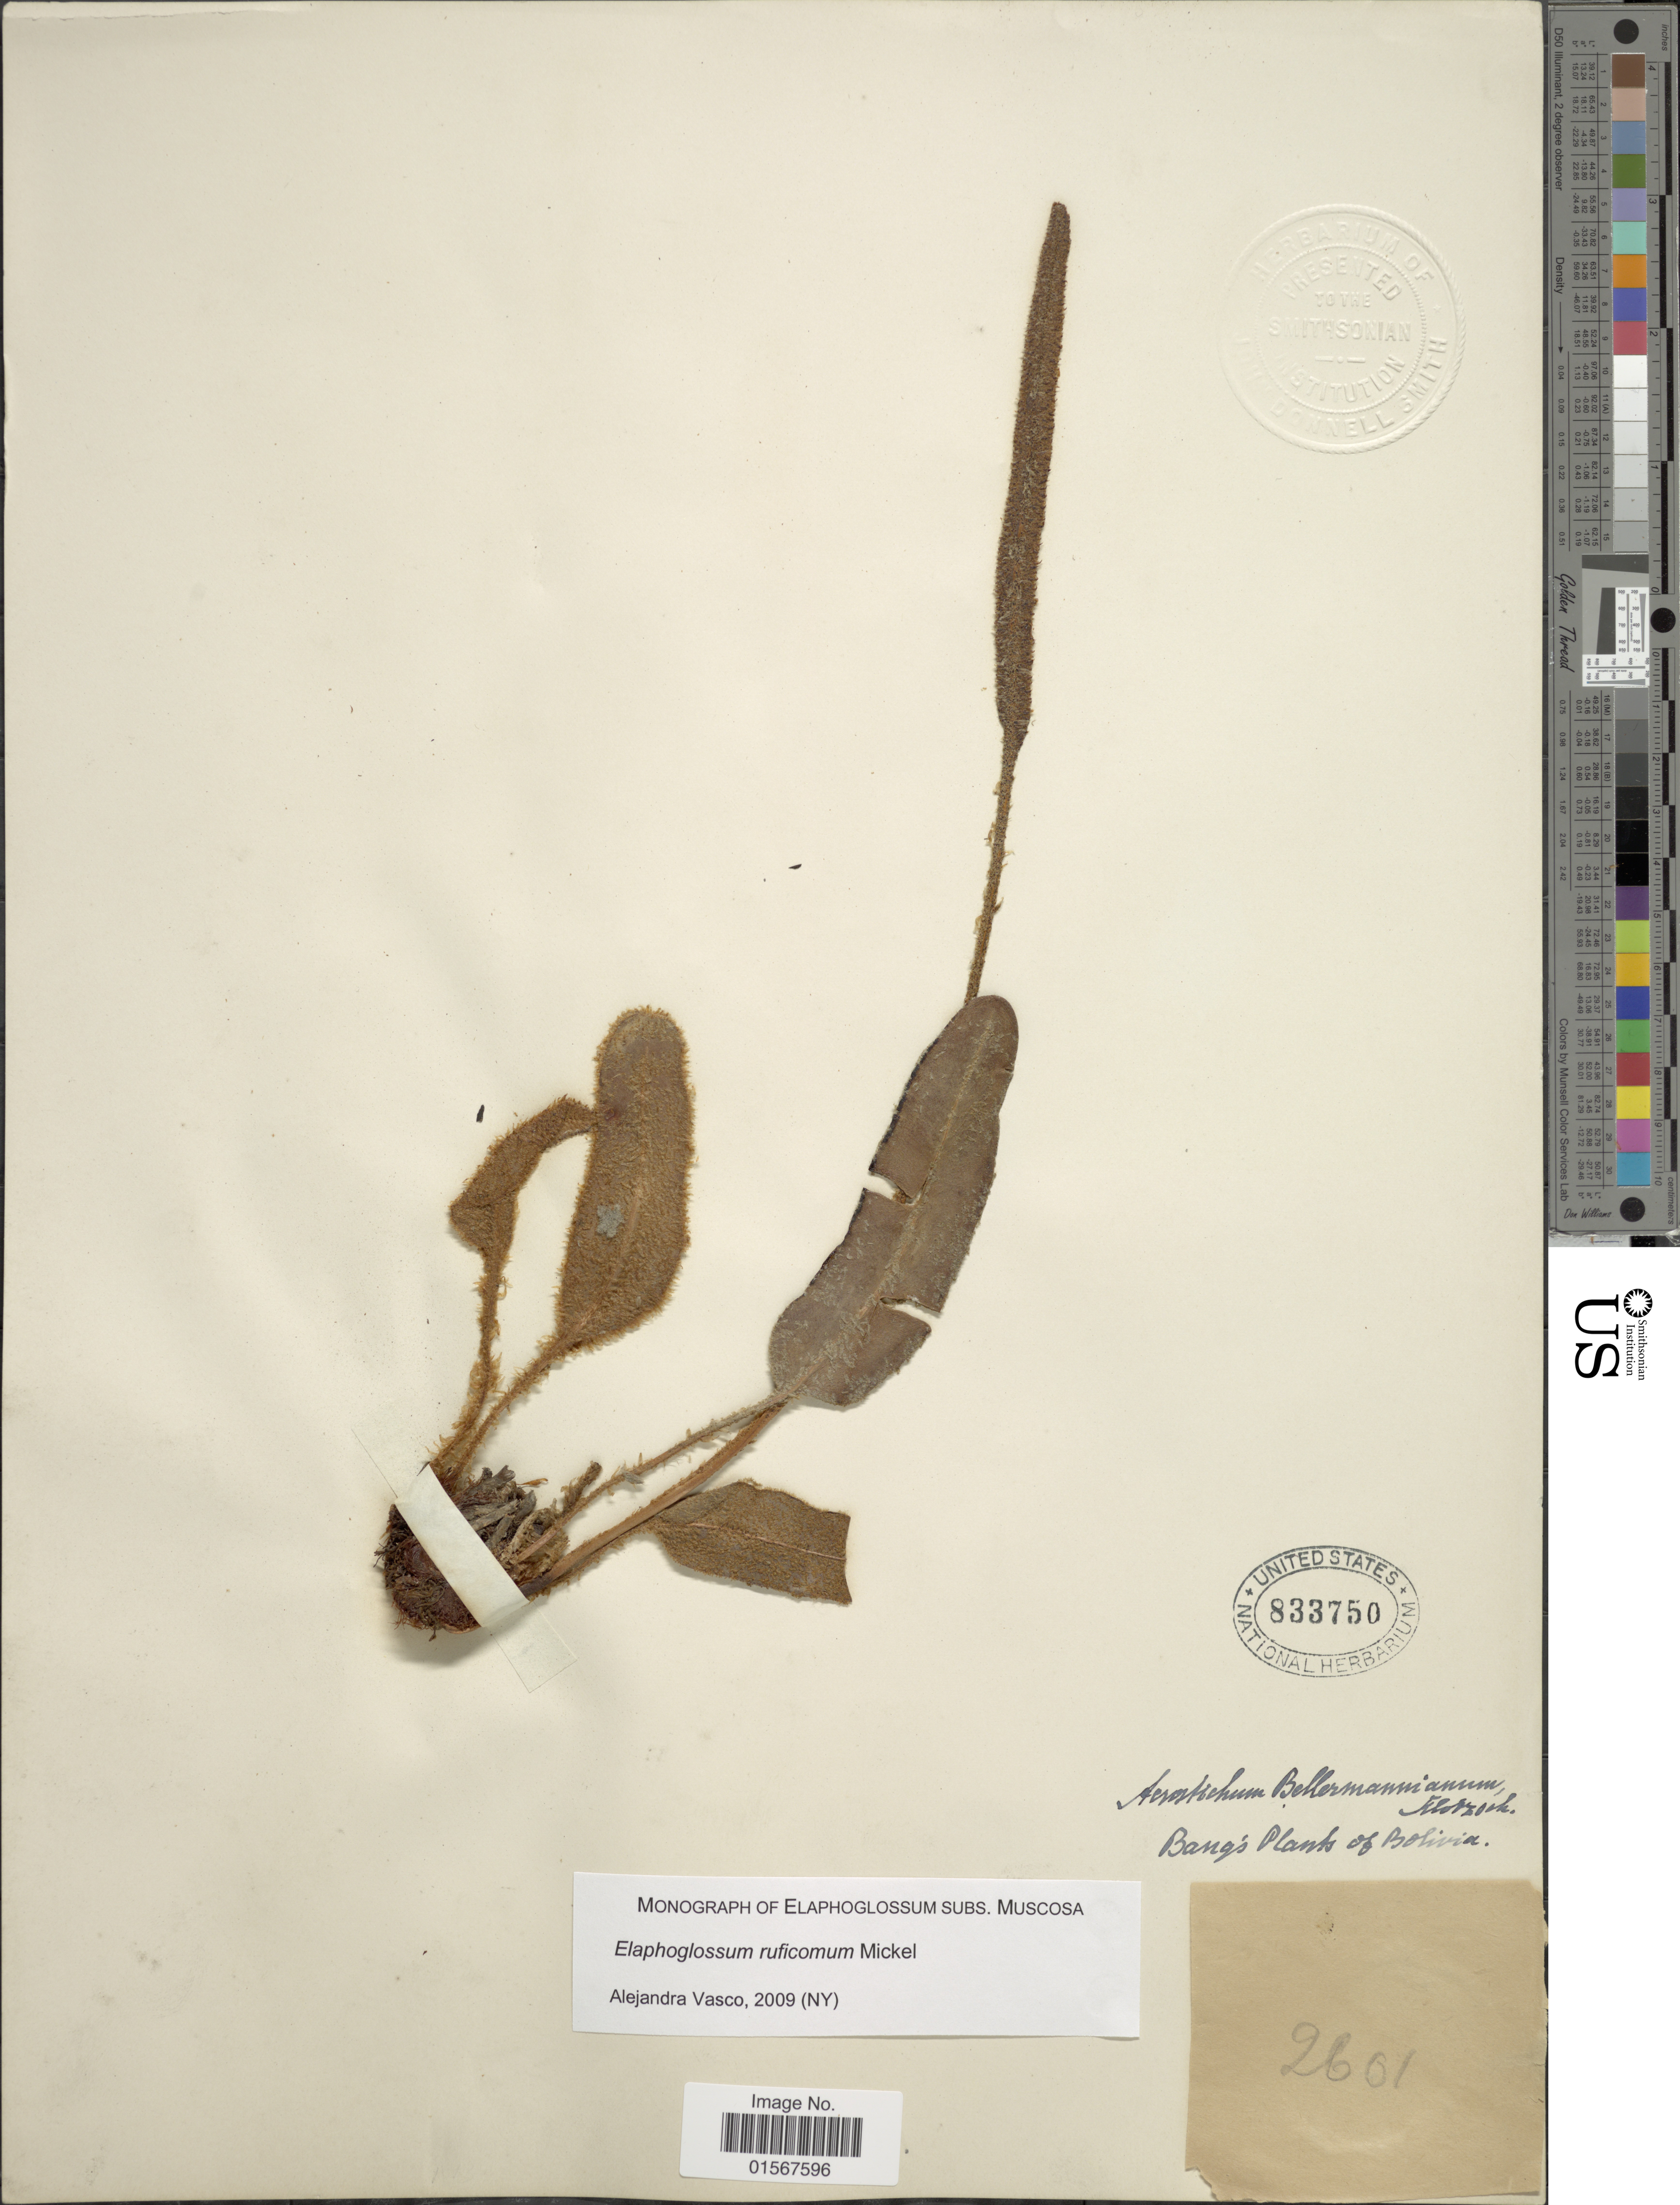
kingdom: Plantae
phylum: Tracheophyta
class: Polypodiopsida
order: Polypodiales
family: Dryopteridaceae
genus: Elaphoglossum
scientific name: Elaphoglossum ruficomum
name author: Mickel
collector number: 2601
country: Bolivia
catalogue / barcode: US 833750